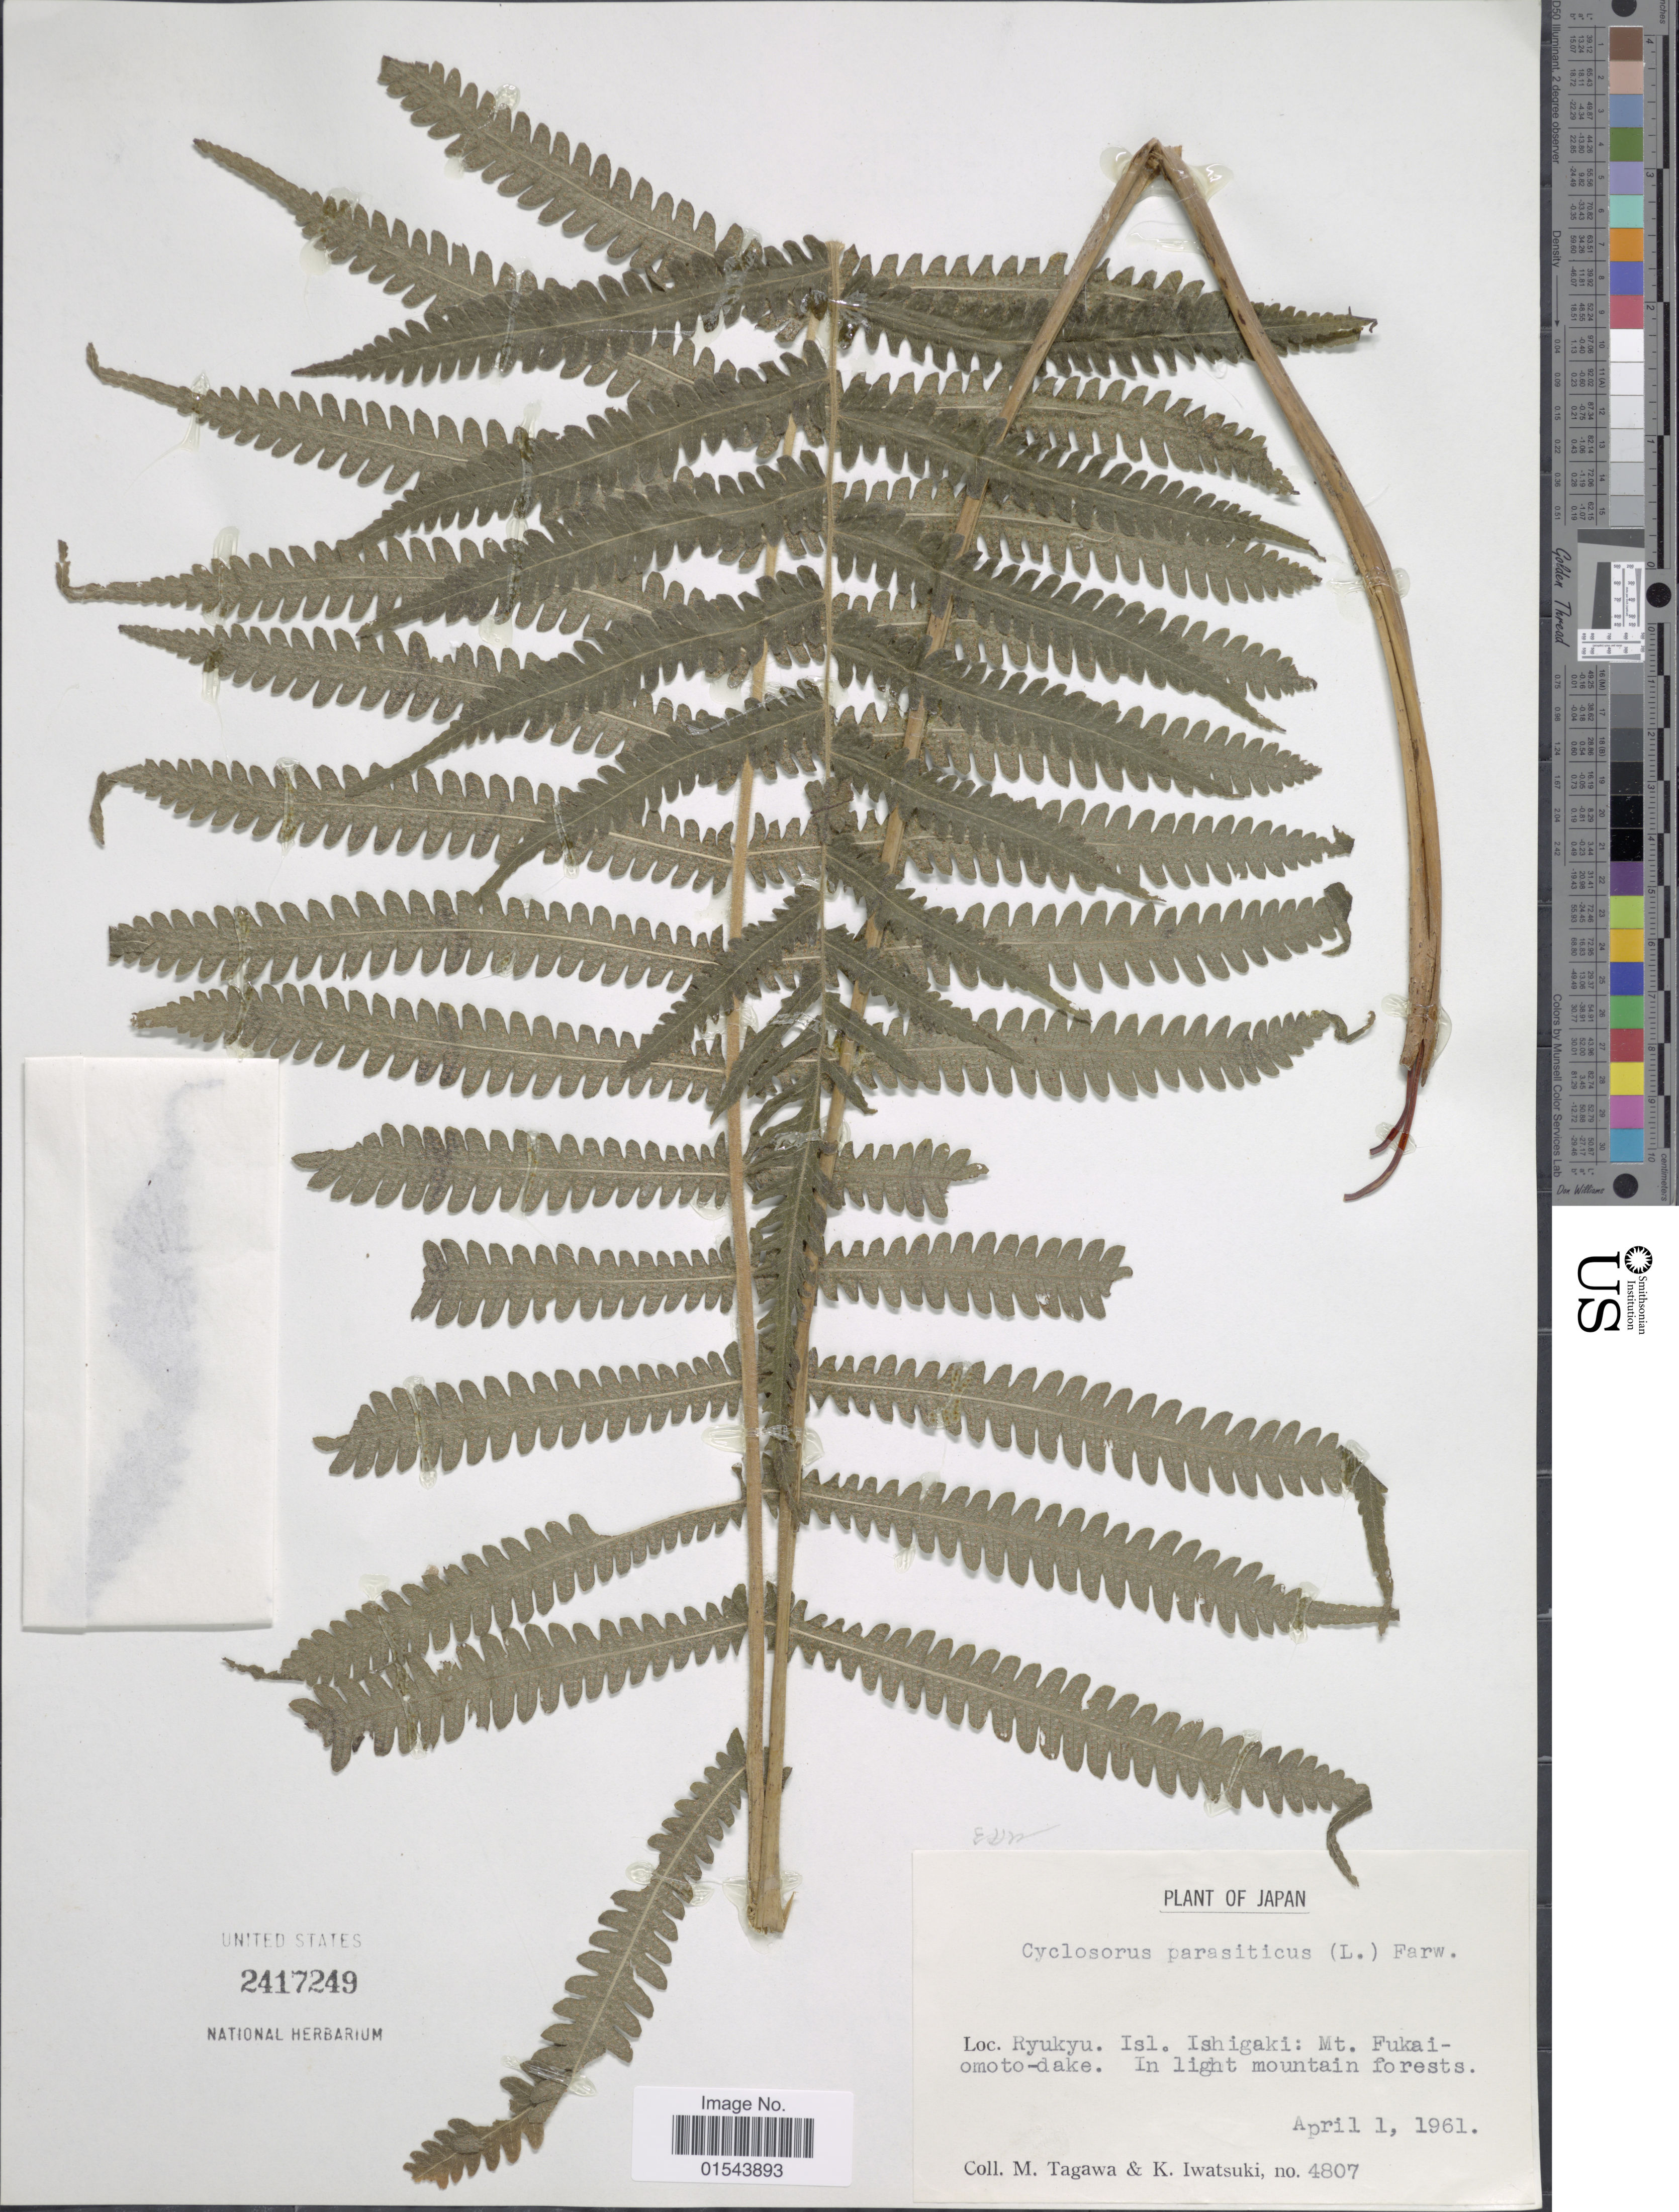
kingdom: Plantae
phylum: Tracheophyta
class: Polypodiopsida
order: Polypodiales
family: Thelypteridaceae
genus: Christella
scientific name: Christella parasitica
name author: (L.) H. Lév.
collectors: M. Tagawa & K. Iwatsuki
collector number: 4807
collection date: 1961-04-01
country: Japan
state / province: Okinawa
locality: Ryukyu. Isl. Ishigaki: Mt. Fukaiomoto-dake.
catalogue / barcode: US 2417249